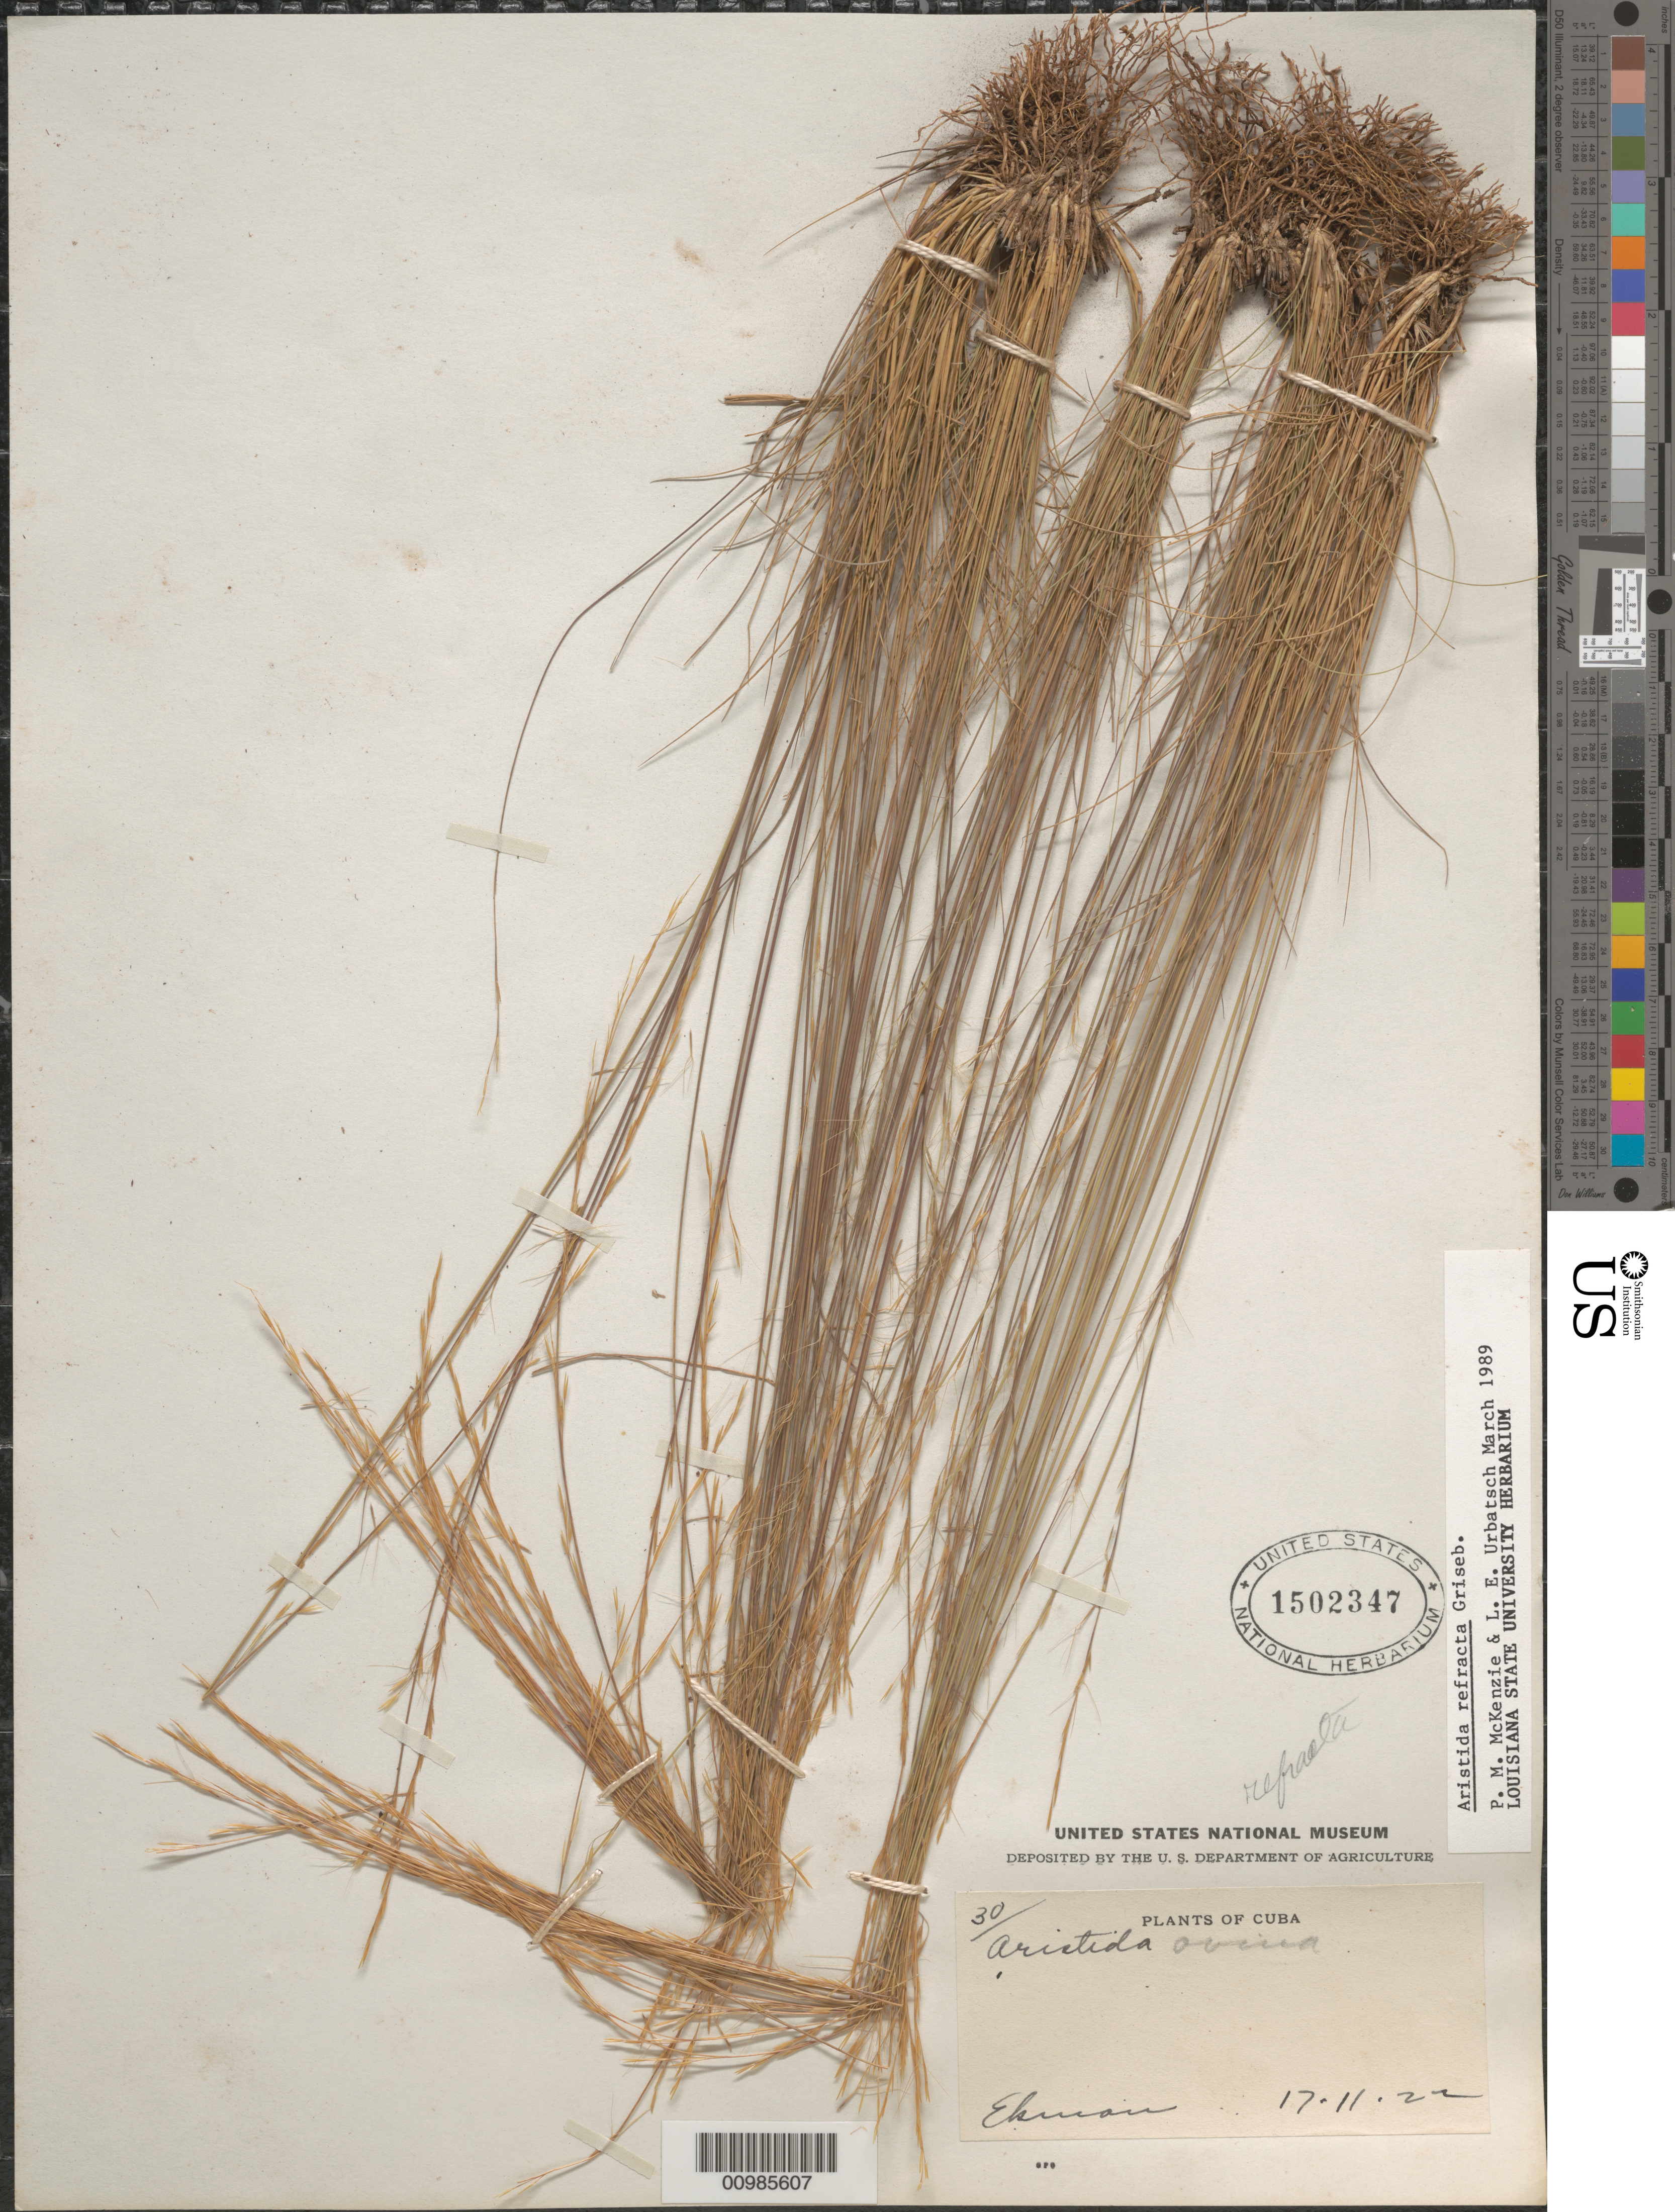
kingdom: Plantae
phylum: Tracheophyta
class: Liliopsida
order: Poales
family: Poaceae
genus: Aristida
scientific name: Aristida refracta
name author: Griseb.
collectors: E. L. Ekman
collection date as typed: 17 Nov 1922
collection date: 1922-11-17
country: Cuba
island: Cuba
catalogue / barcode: US 1502347